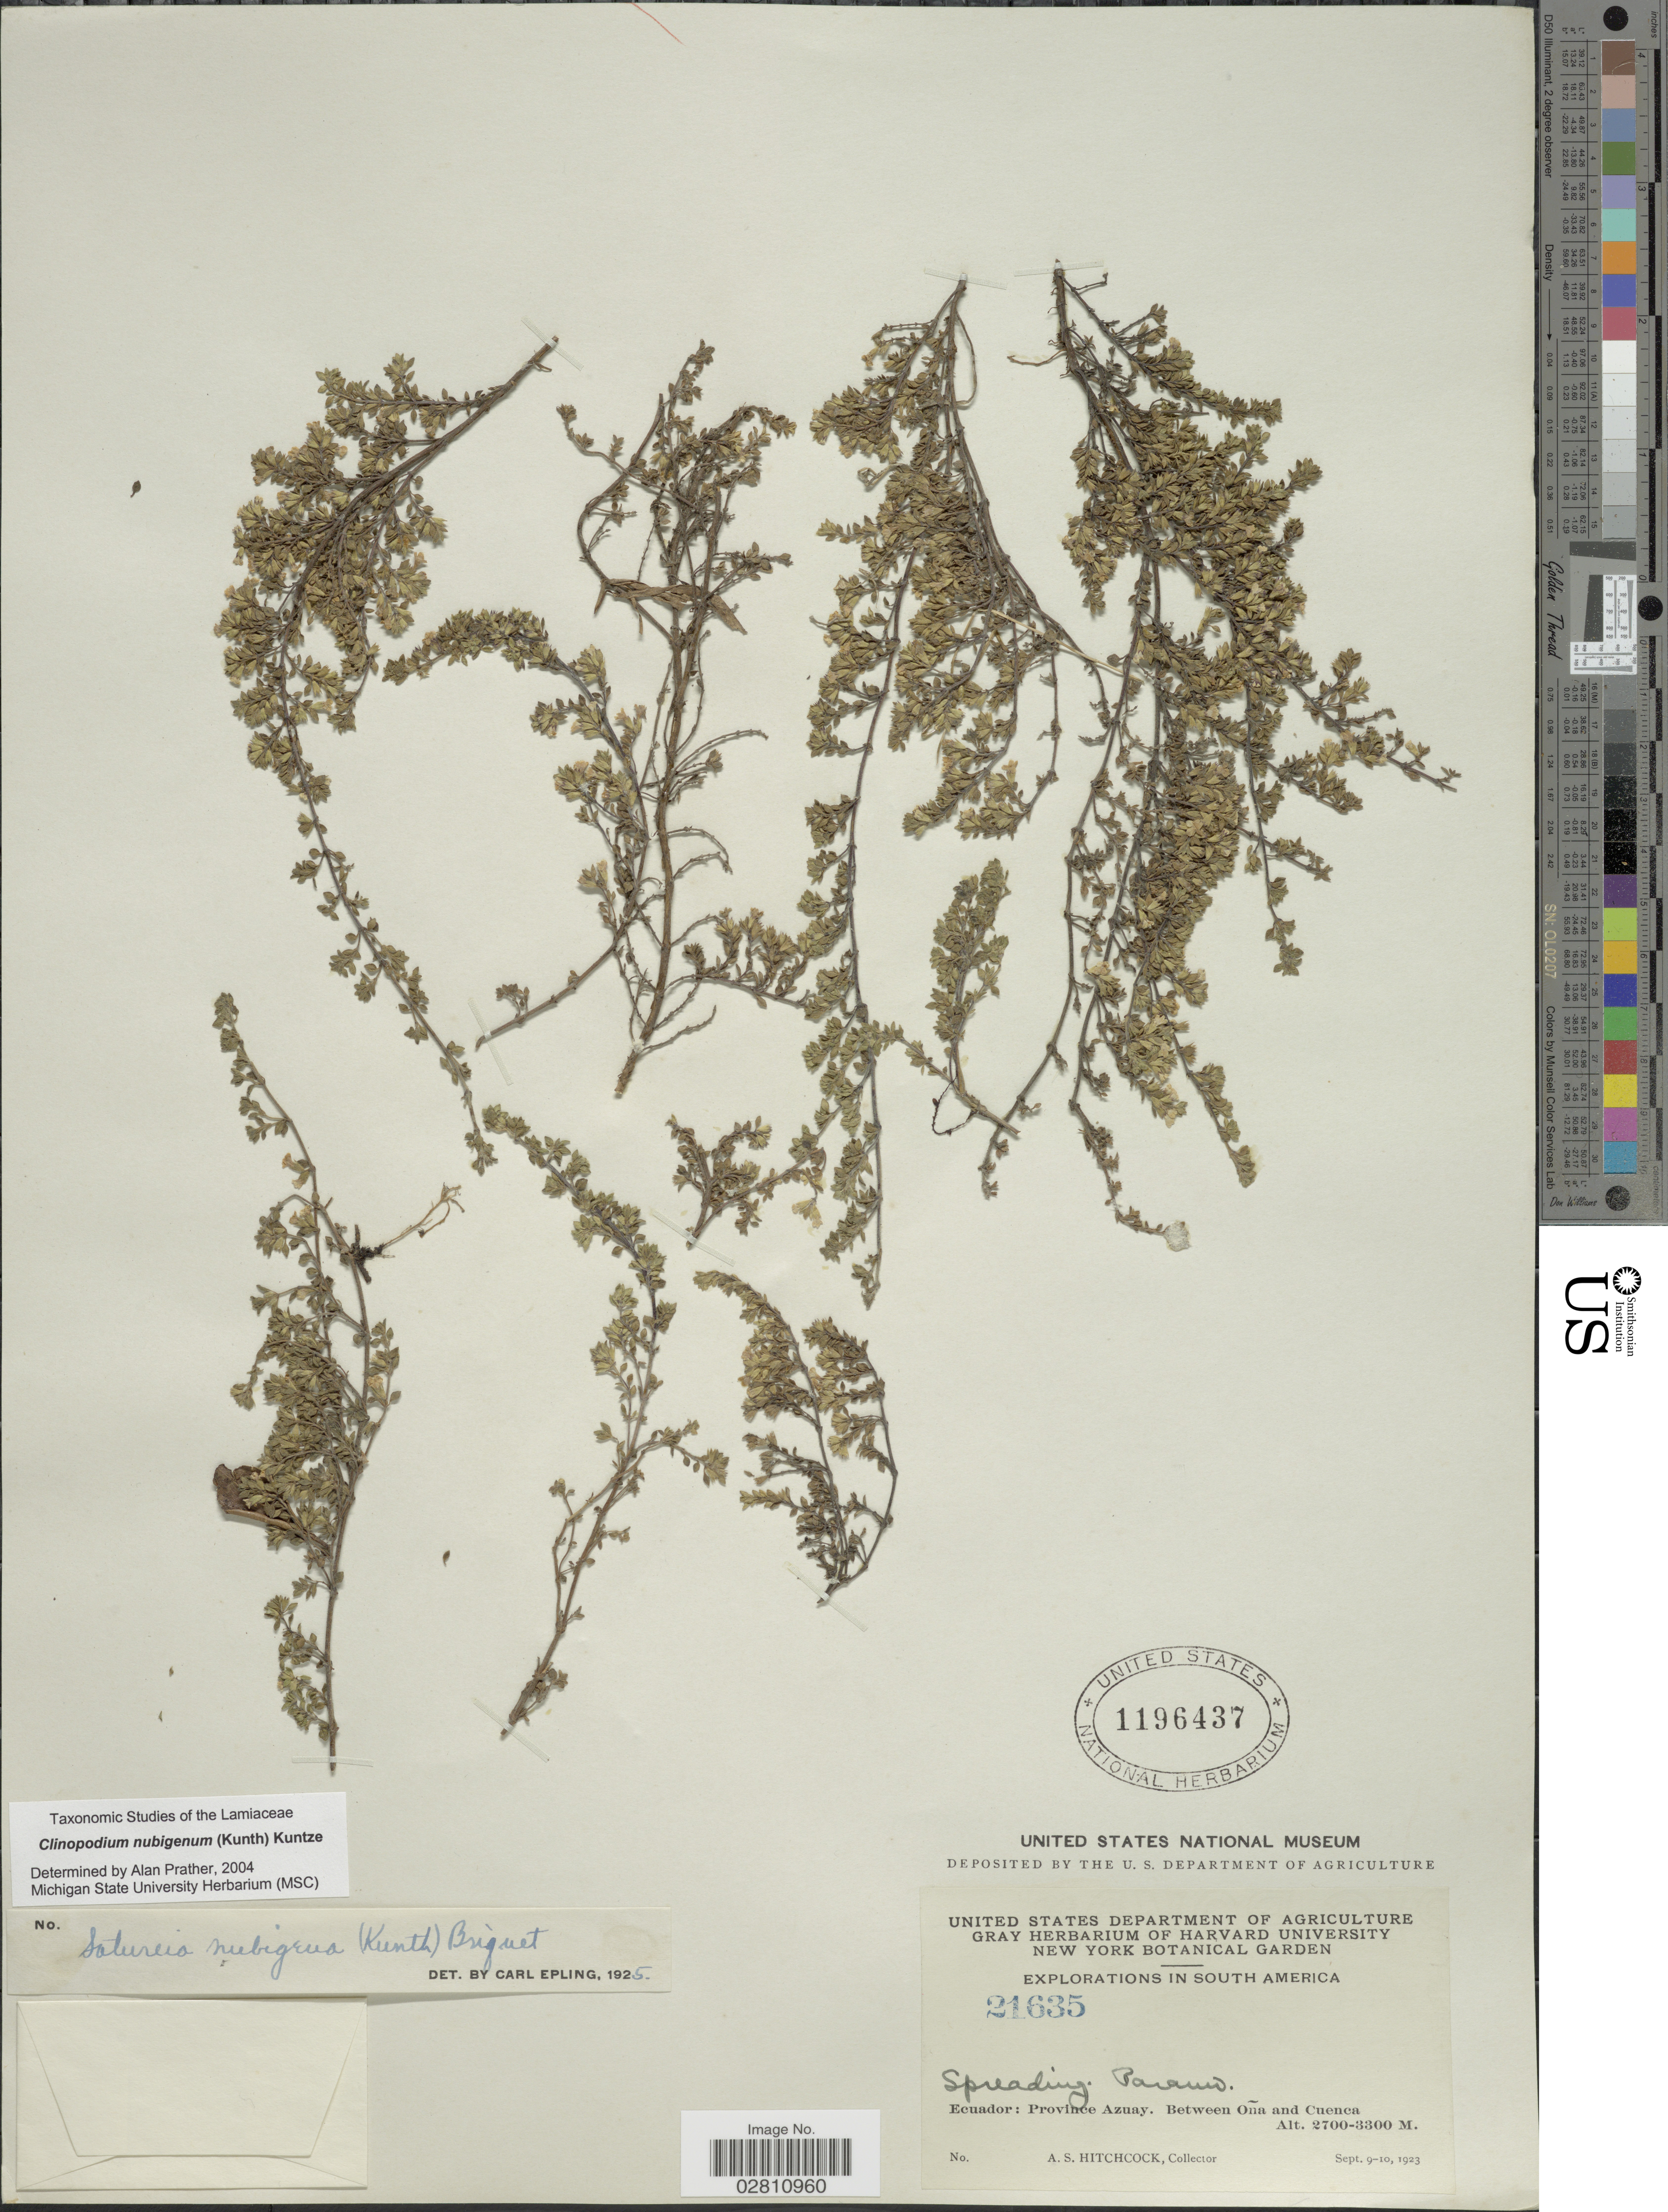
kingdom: Plantae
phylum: Tracheophyta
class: Magnoliopsida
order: Lamiales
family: Lamiaceae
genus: Clinopodium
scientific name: Clinopodium nubigenum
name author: (Kunth) Kuntze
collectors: A. S. Hitchcock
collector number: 21635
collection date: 1923-09-09/1923-09-10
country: Ecuador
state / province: Azuay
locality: Province Azuay. Between Oña and Cuenca.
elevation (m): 2700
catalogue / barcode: US 1196437